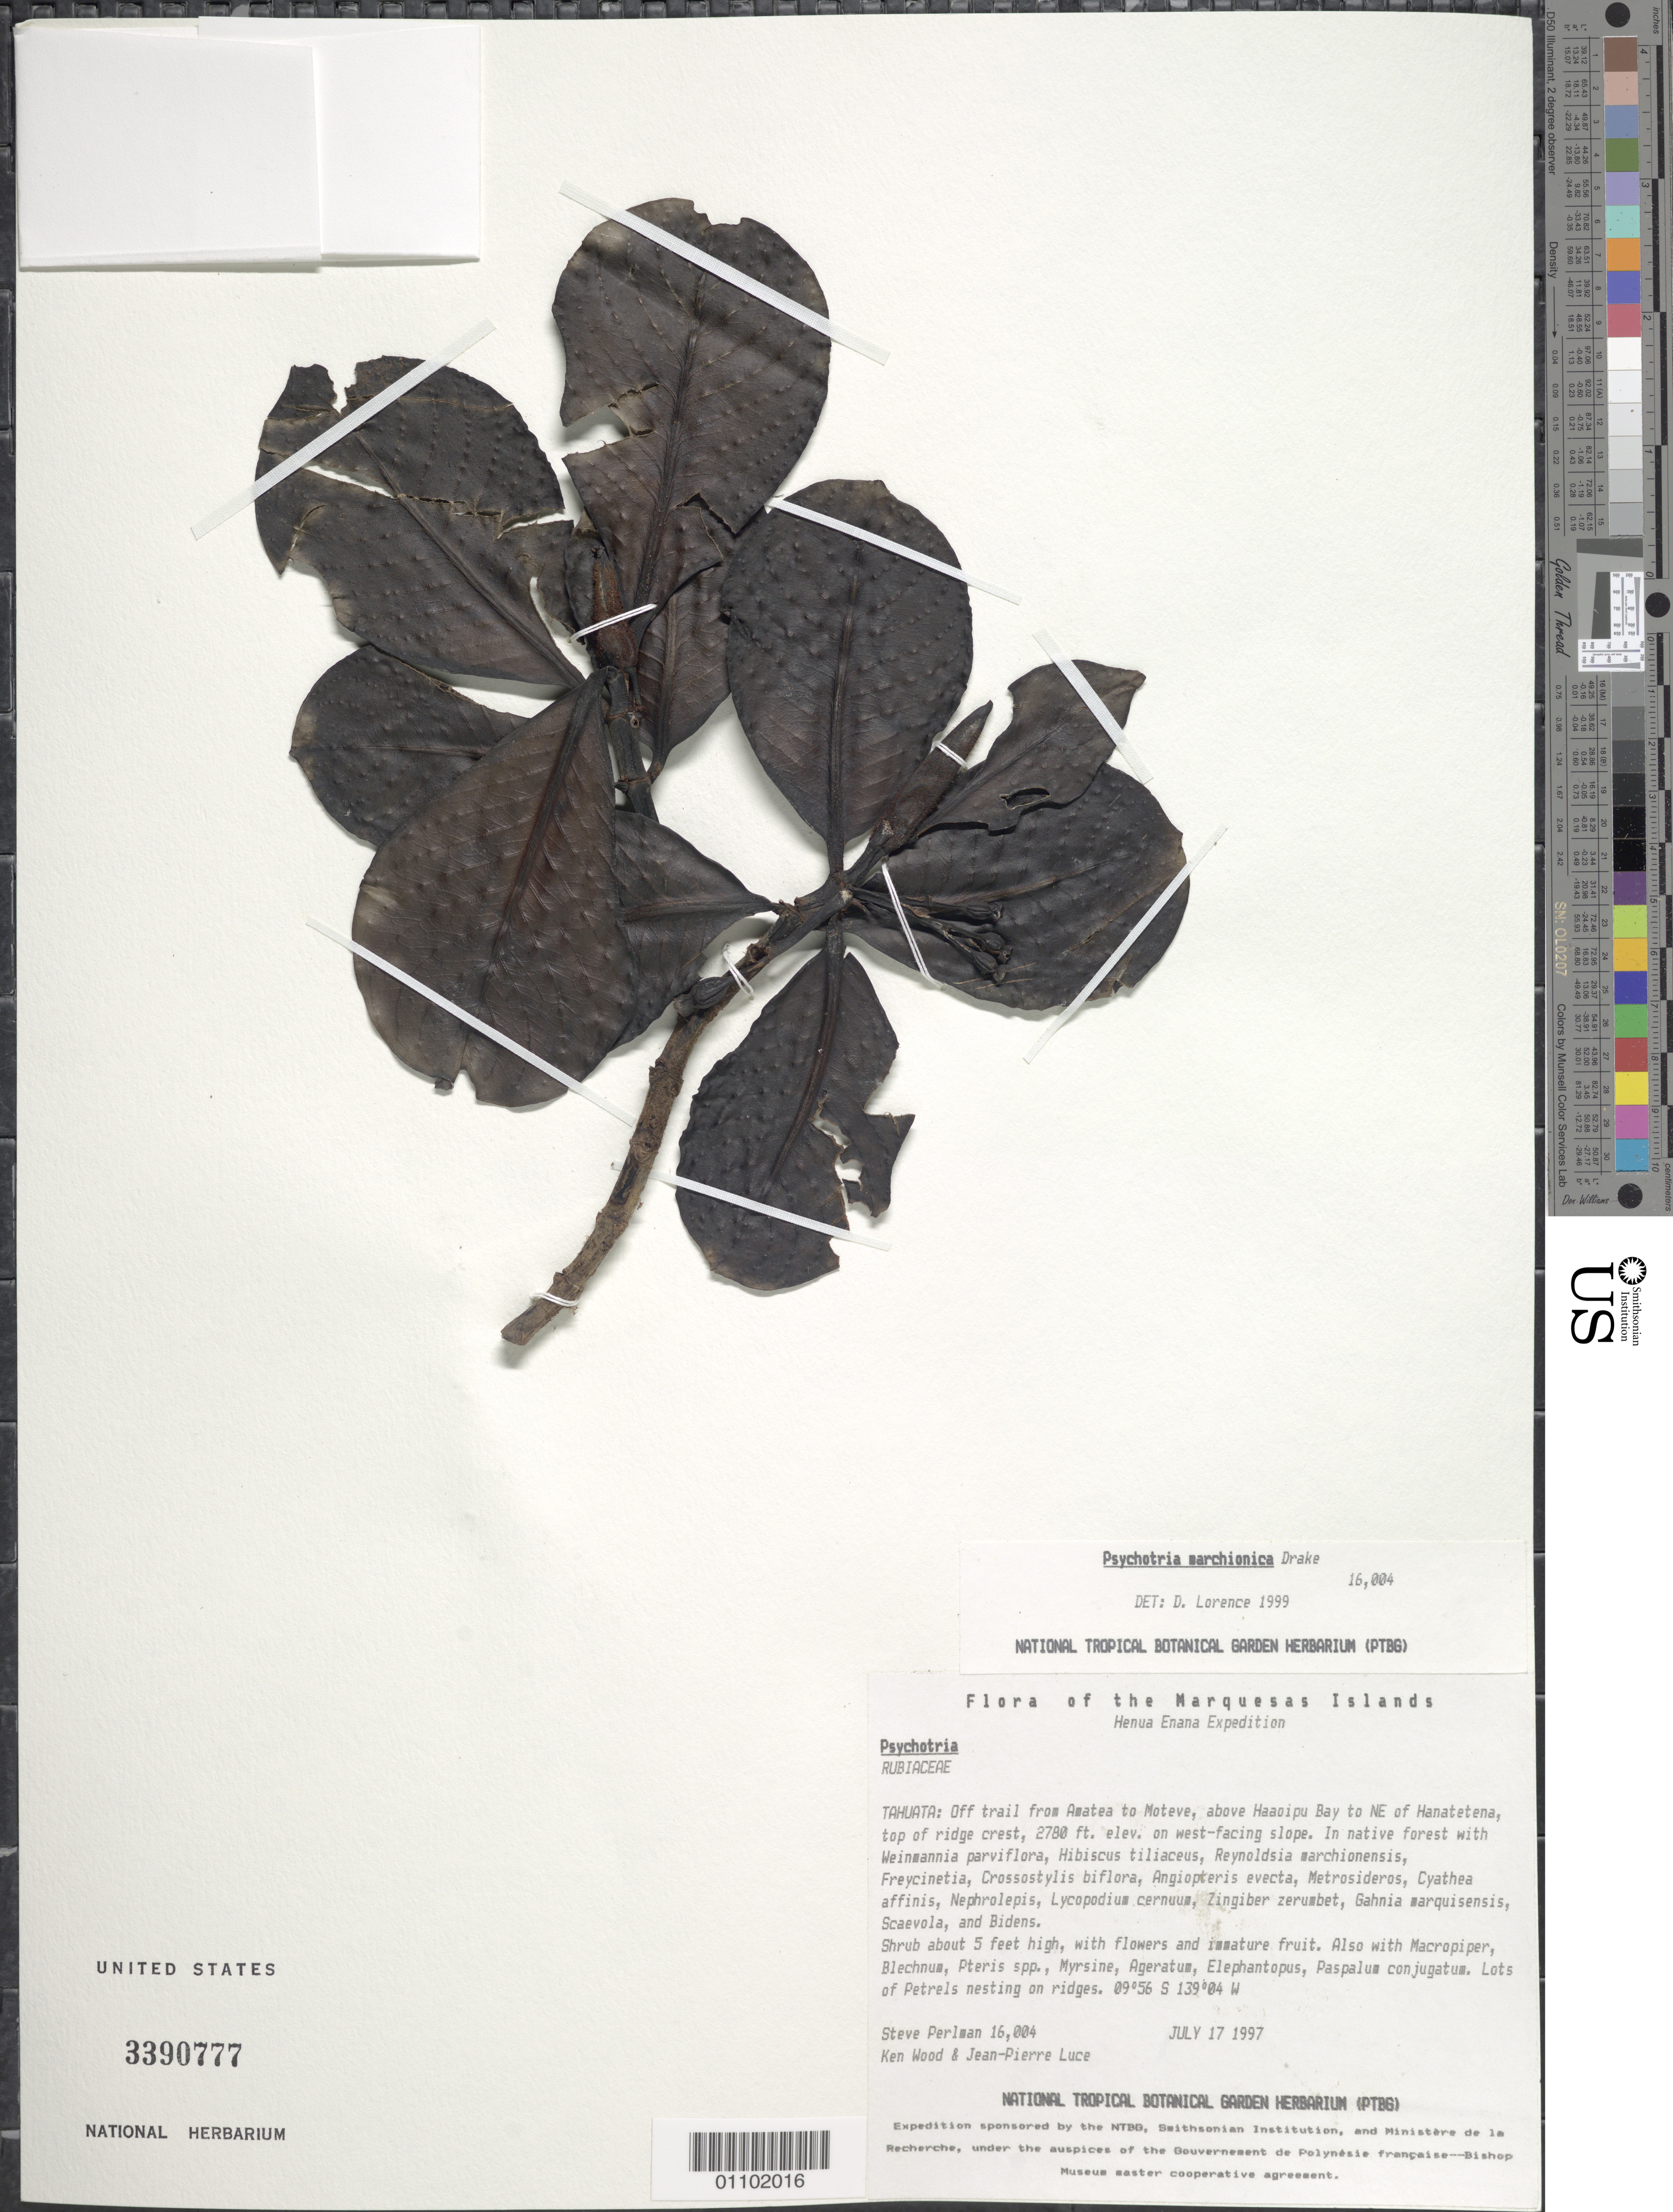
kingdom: Plantae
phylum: Tracheophyta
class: Magnoliopsida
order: Gentianales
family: Rubiaceae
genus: Psychotria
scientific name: Psychotria marchionica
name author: Drake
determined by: Lorence, David H., (PTBG), National Tropical Botanical Garden (UNITED STATES)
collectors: S. P. Perlman, K. R. Wood & J. Luce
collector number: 16004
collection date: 1997-07-17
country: French Polynesia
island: Tahuata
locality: Off trail from Amatea to Moteve, above Haaoipu Bay, to NE of Hanatetena, top of ridge crest, W facing slope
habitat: Native forest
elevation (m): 847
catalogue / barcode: US 3390777